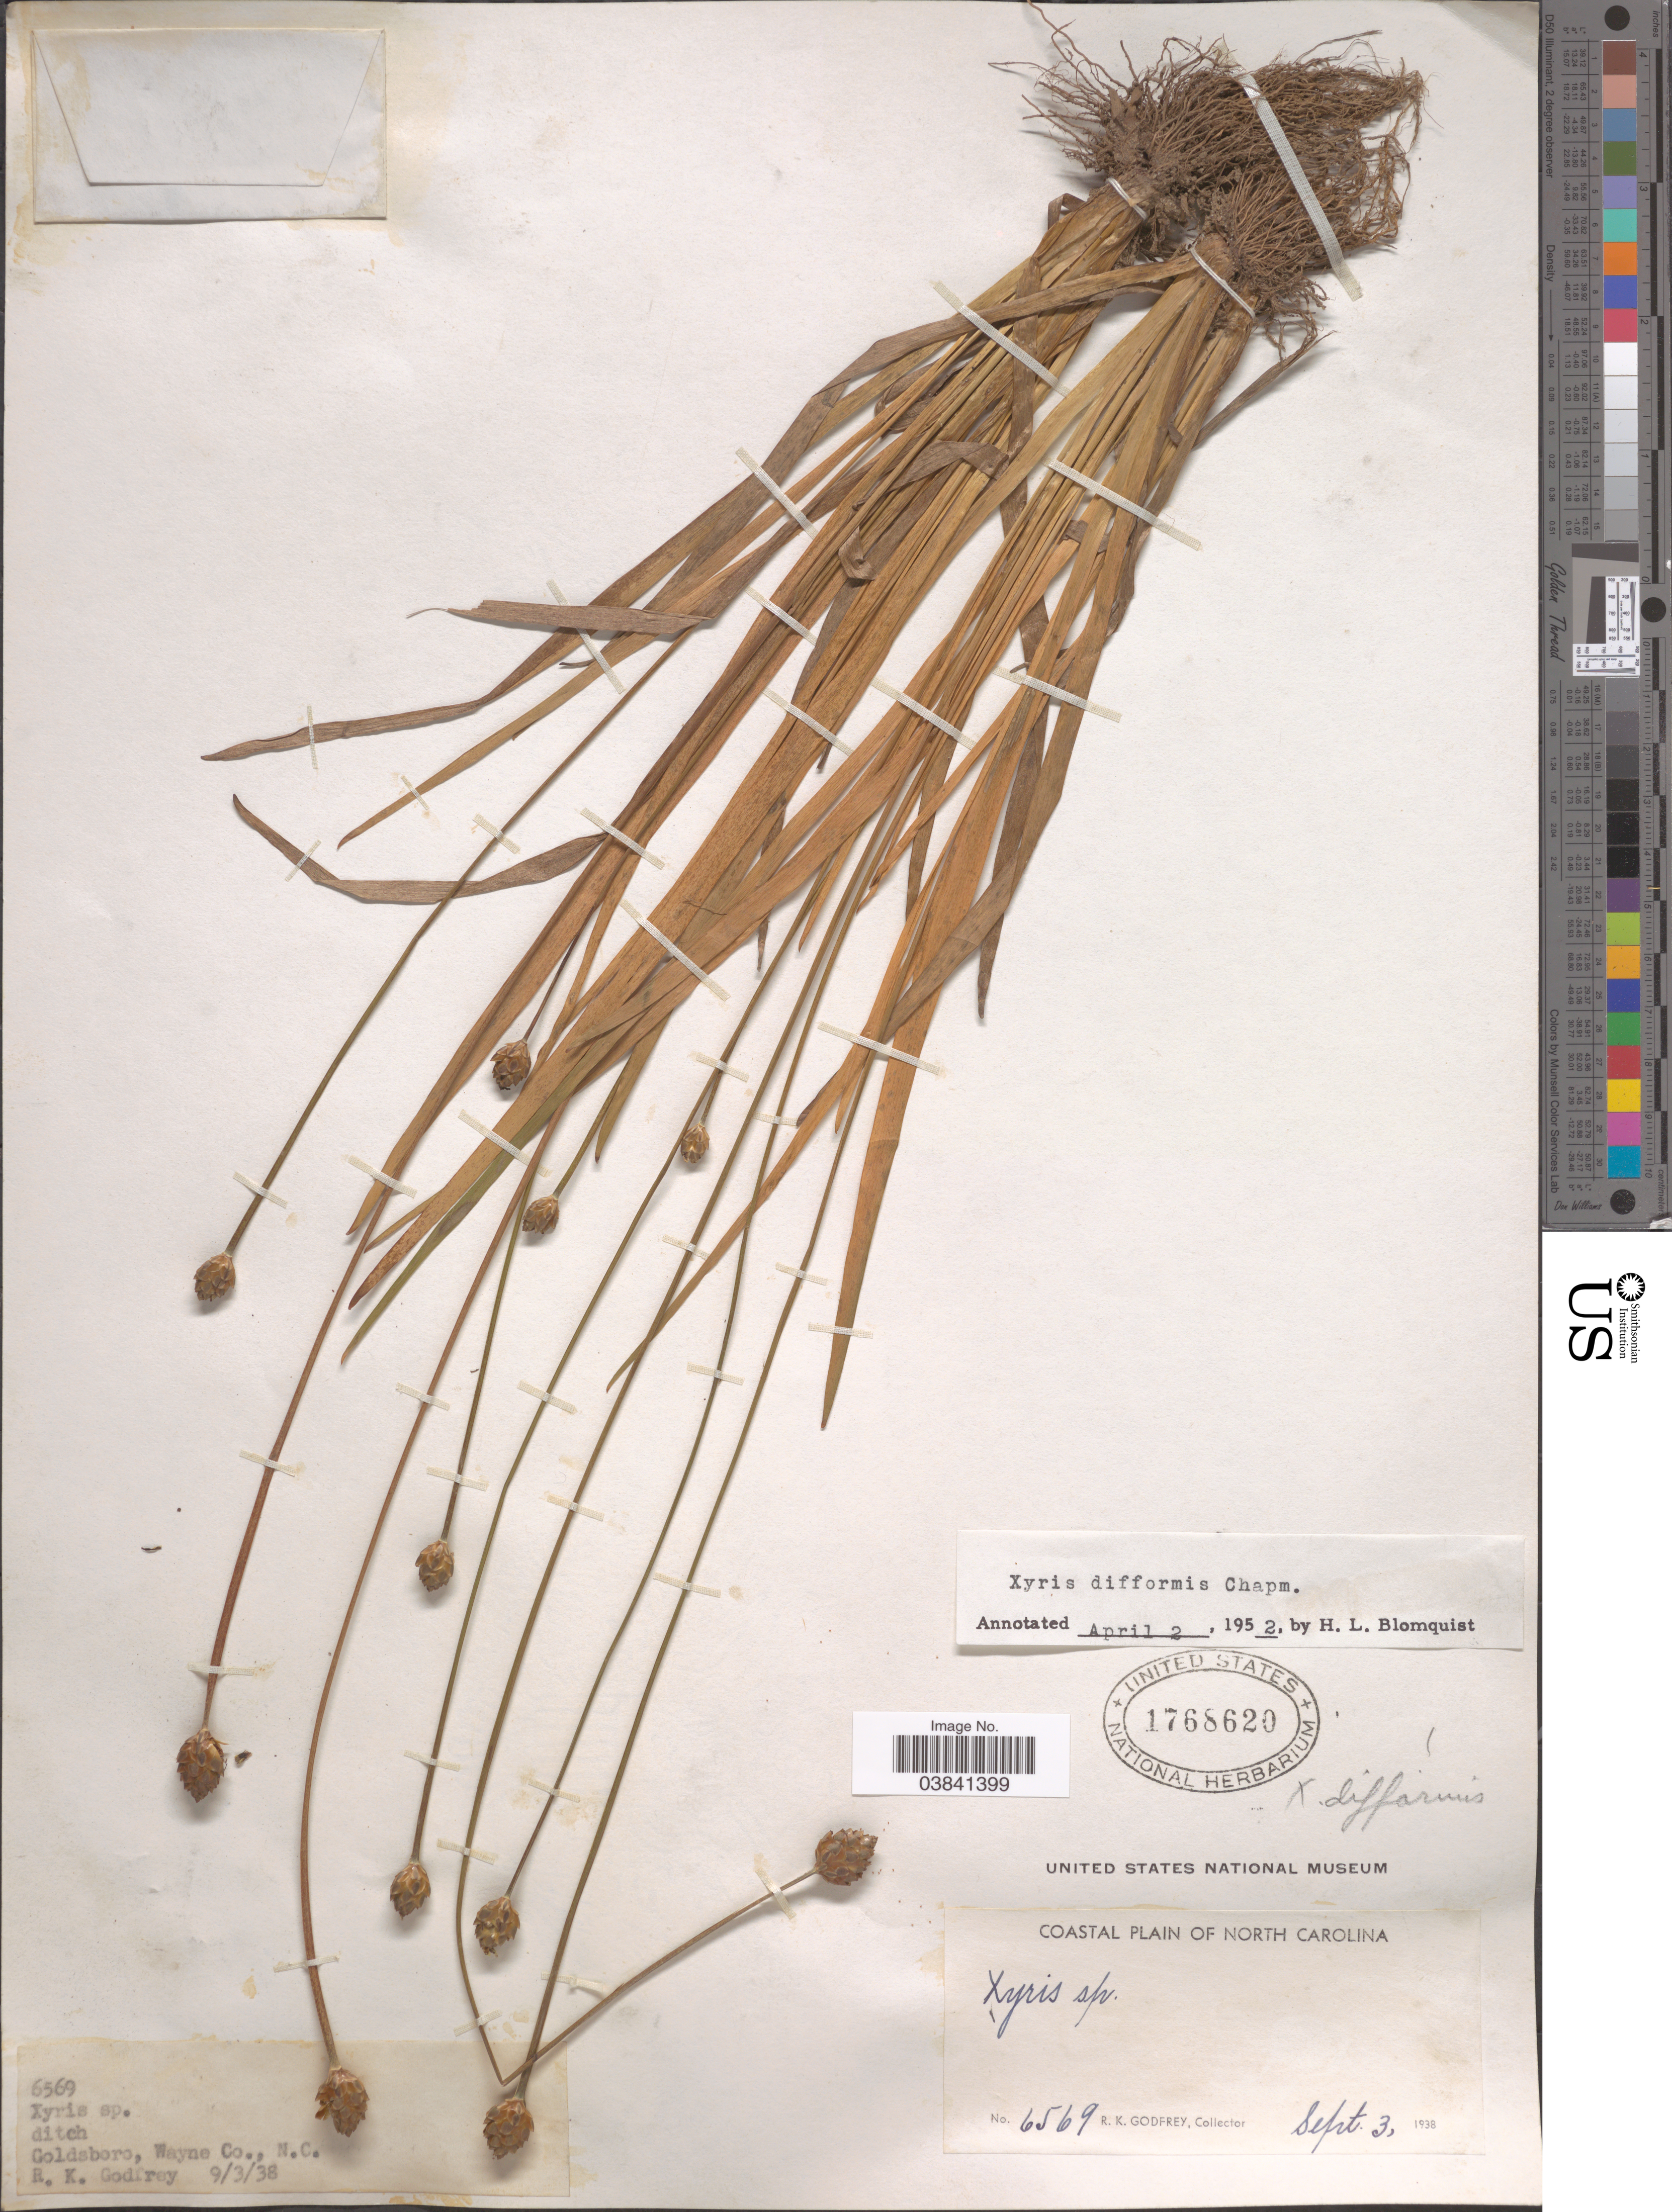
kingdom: Plantae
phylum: Tracheophyta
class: Liliopsida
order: Poales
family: Xyridaceae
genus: Xyris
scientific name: Xyris difformis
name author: Chapm.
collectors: R. K. Godfrey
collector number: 6569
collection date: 1938-09-03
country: United States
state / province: North Carolina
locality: Goldsboro, Wayne Co. Coastal Plain of North Carolina.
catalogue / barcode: US 1768620